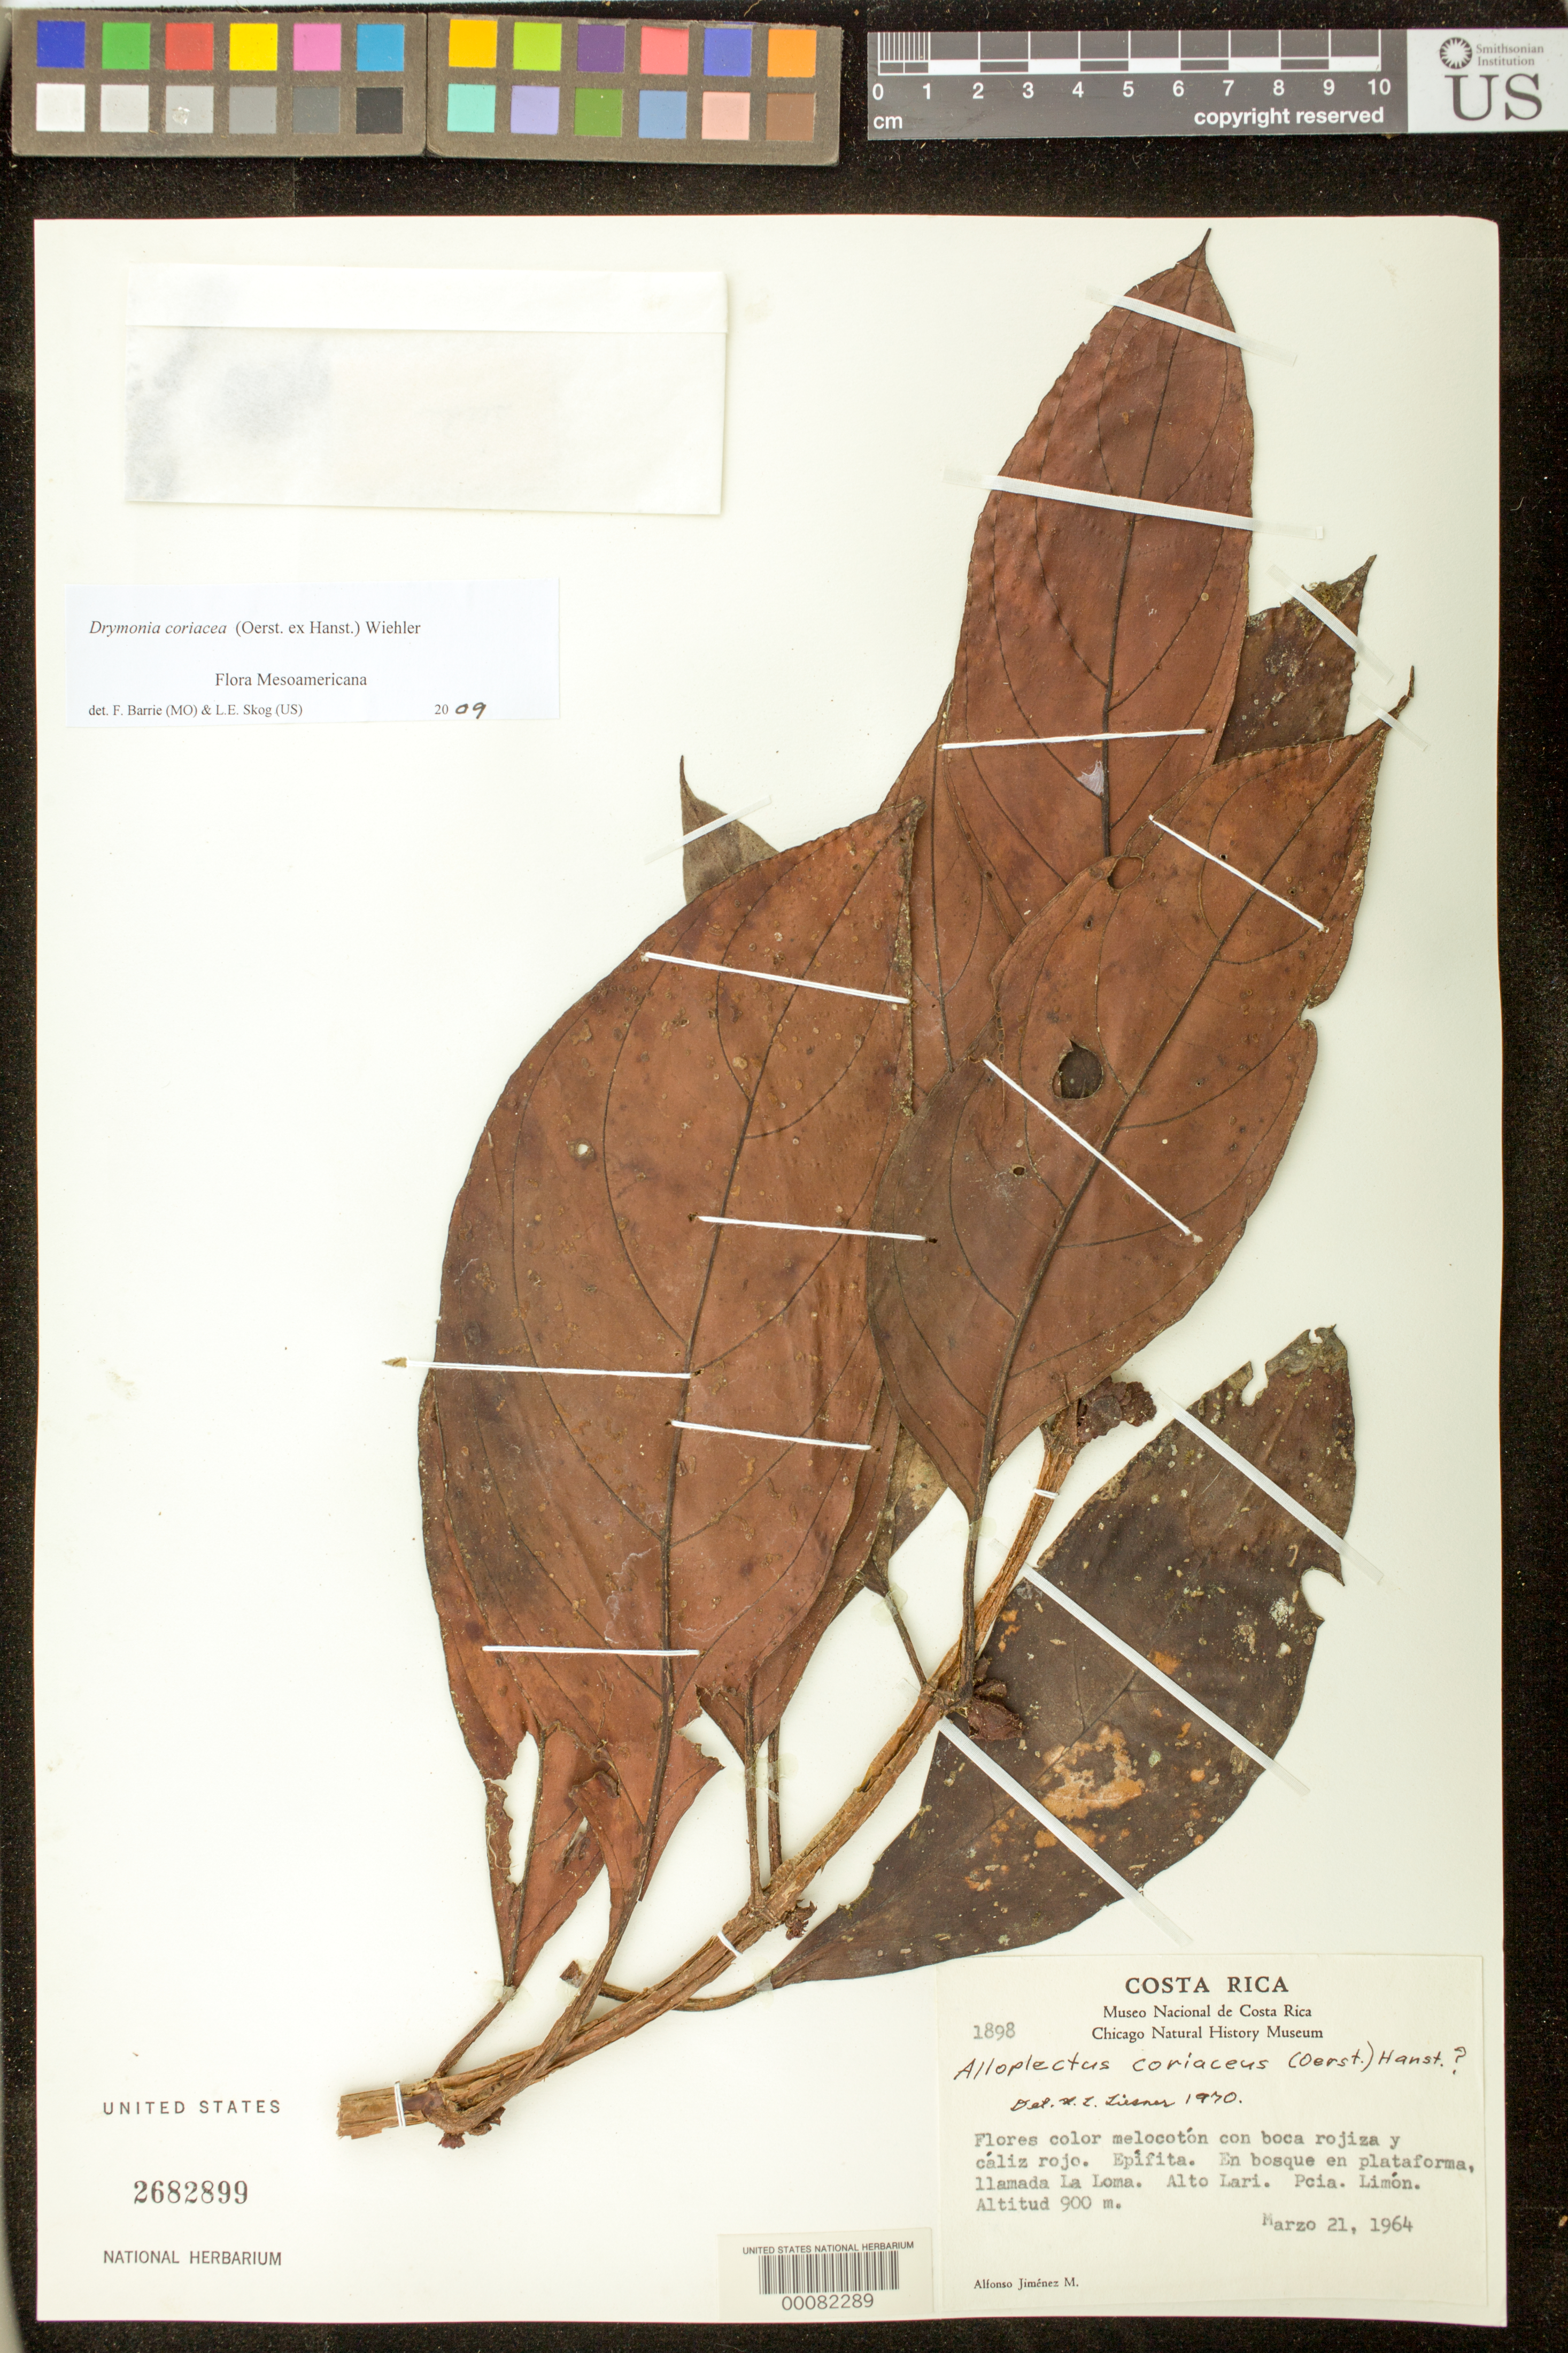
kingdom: Plantae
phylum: Tracheophyta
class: Magnoliopsida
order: Lamiales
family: Gesneriaceae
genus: Drymonia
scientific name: Drymonia coriacea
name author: (Oerst. ex Hanst.) Wiehler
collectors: A. Jiménez M.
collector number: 1898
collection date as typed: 21 Mar 1964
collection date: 1964-03-21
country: Costa Rica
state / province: Limón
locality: Alto Lari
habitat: In forest in platform, pointing to La Loma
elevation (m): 900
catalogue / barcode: US 2682899